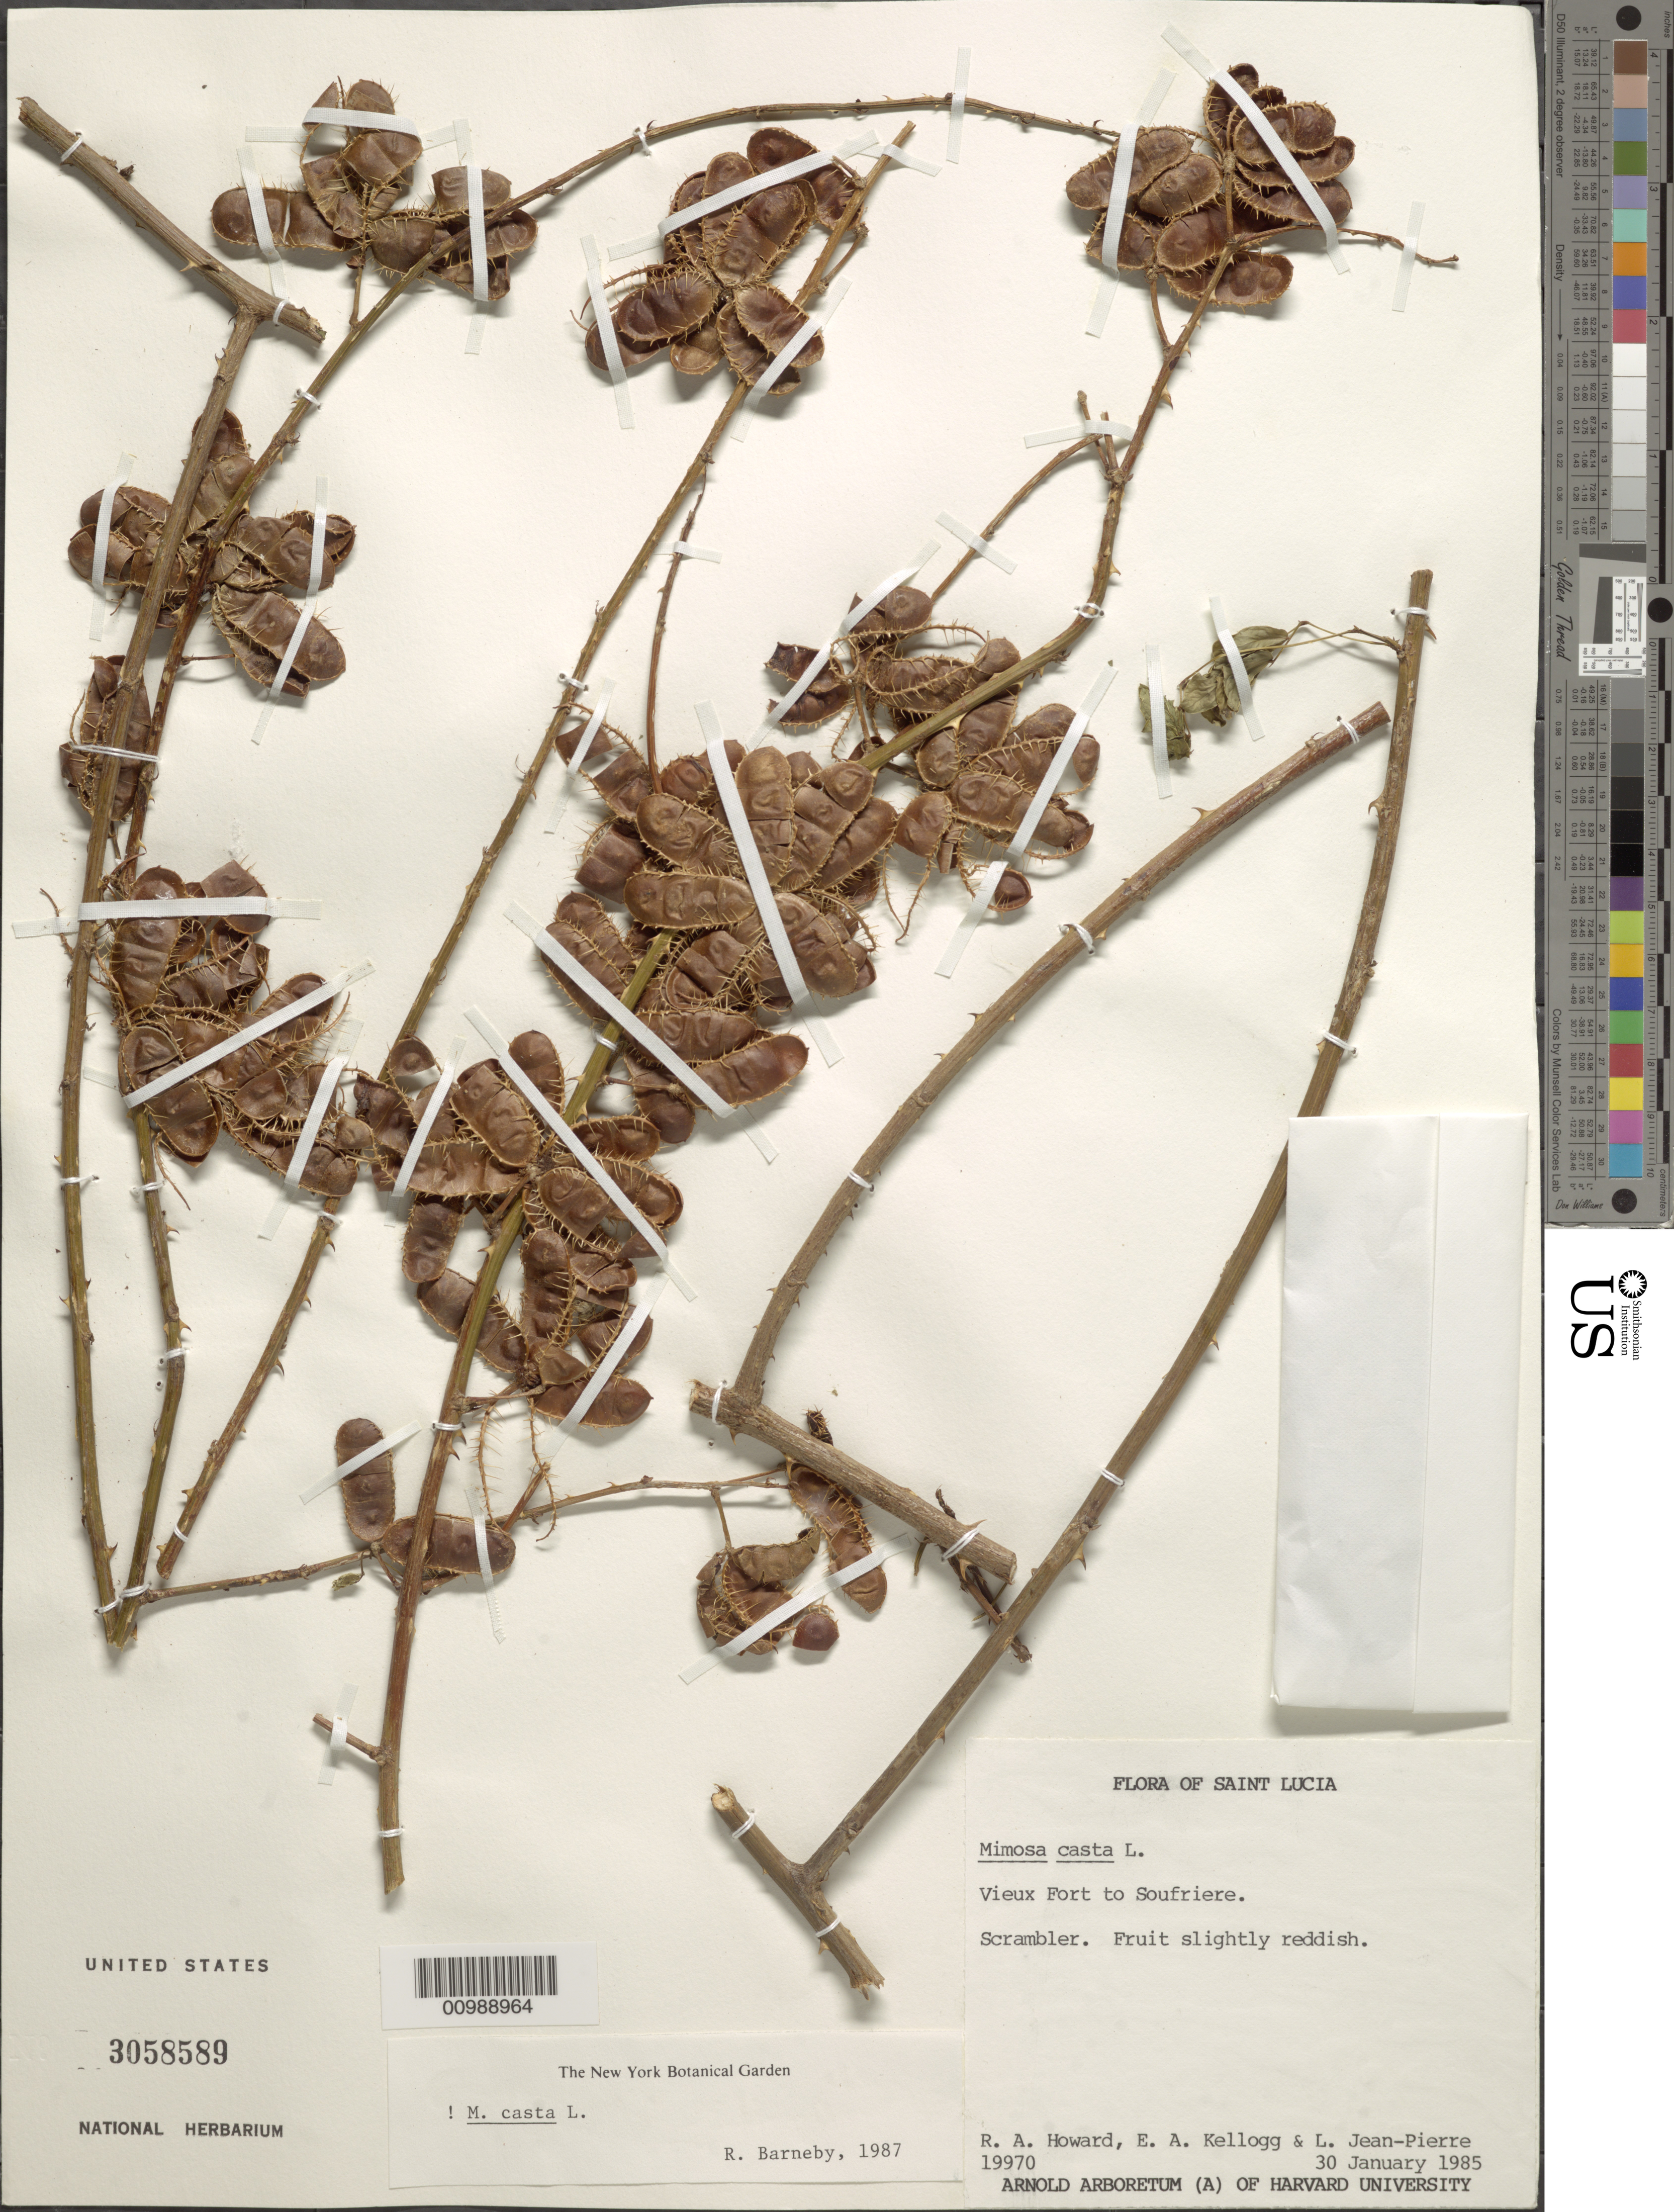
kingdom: Plantae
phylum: Tracheophyta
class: Magnoliopsida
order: Fabales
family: Fabaceae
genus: Mimosa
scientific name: Mimosa casta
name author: L.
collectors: R. A. Howard, E. A. Kellogg & L. L. Jean-Pierre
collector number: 199970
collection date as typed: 30 Jan 1985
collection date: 1985-01-30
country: St. Lucia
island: St. Lucia I.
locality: Vieux Fort to Soufriere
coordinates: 0 N, 0 E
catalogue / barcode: US 3058589